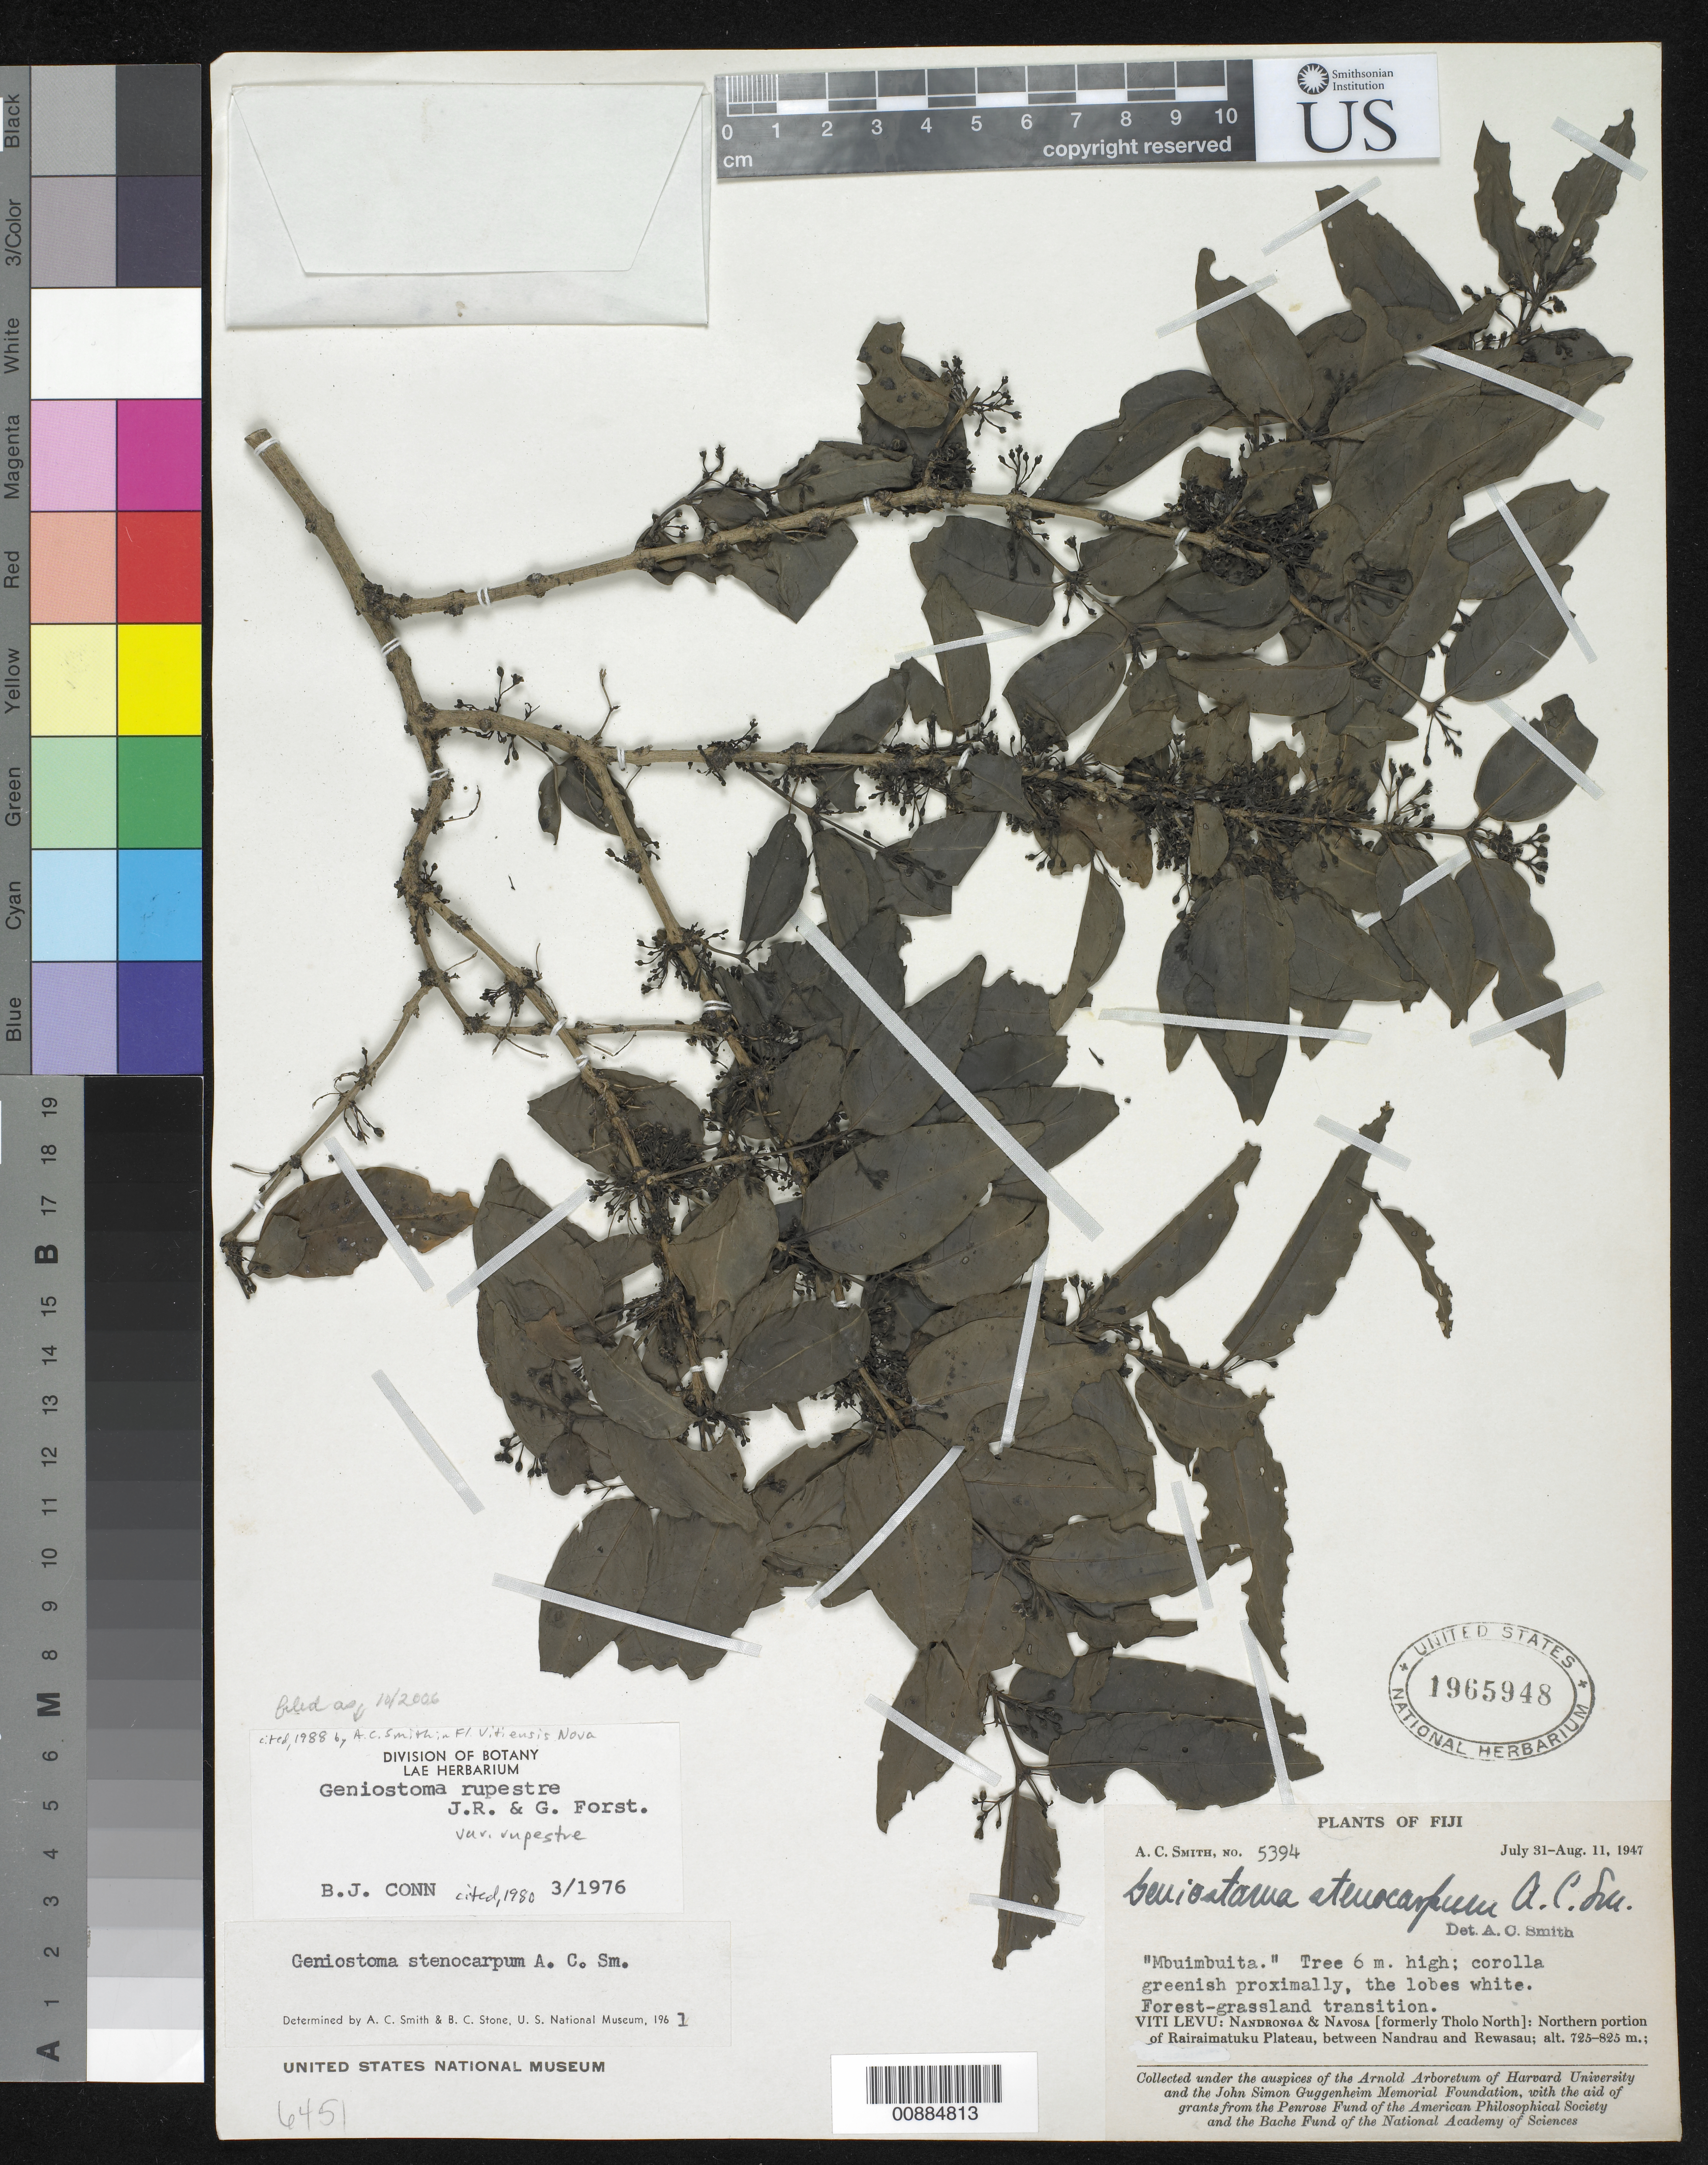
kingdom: Plantae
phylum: Tracheophyta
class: Magnoliopsida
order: Gentianales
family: Loganiaceae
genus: Geniostoma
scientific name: Geniostoma rupestre var. rupestre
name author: J.R. Forst. & G. Forst.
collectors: C. A. Smith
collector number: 5394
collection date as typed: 31 Jul 1947 to 11 Aug 1947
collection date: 1947-07-31/1947-08-11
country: Fiji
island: Viti Levu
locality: Nandronga & Navosa [formerly Tholo N.]: N. portion of Rairaimatuku Plateau, between Nandrau and Rewasau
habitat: Forest-grassland transition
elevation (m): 725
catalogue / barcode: US 1965948